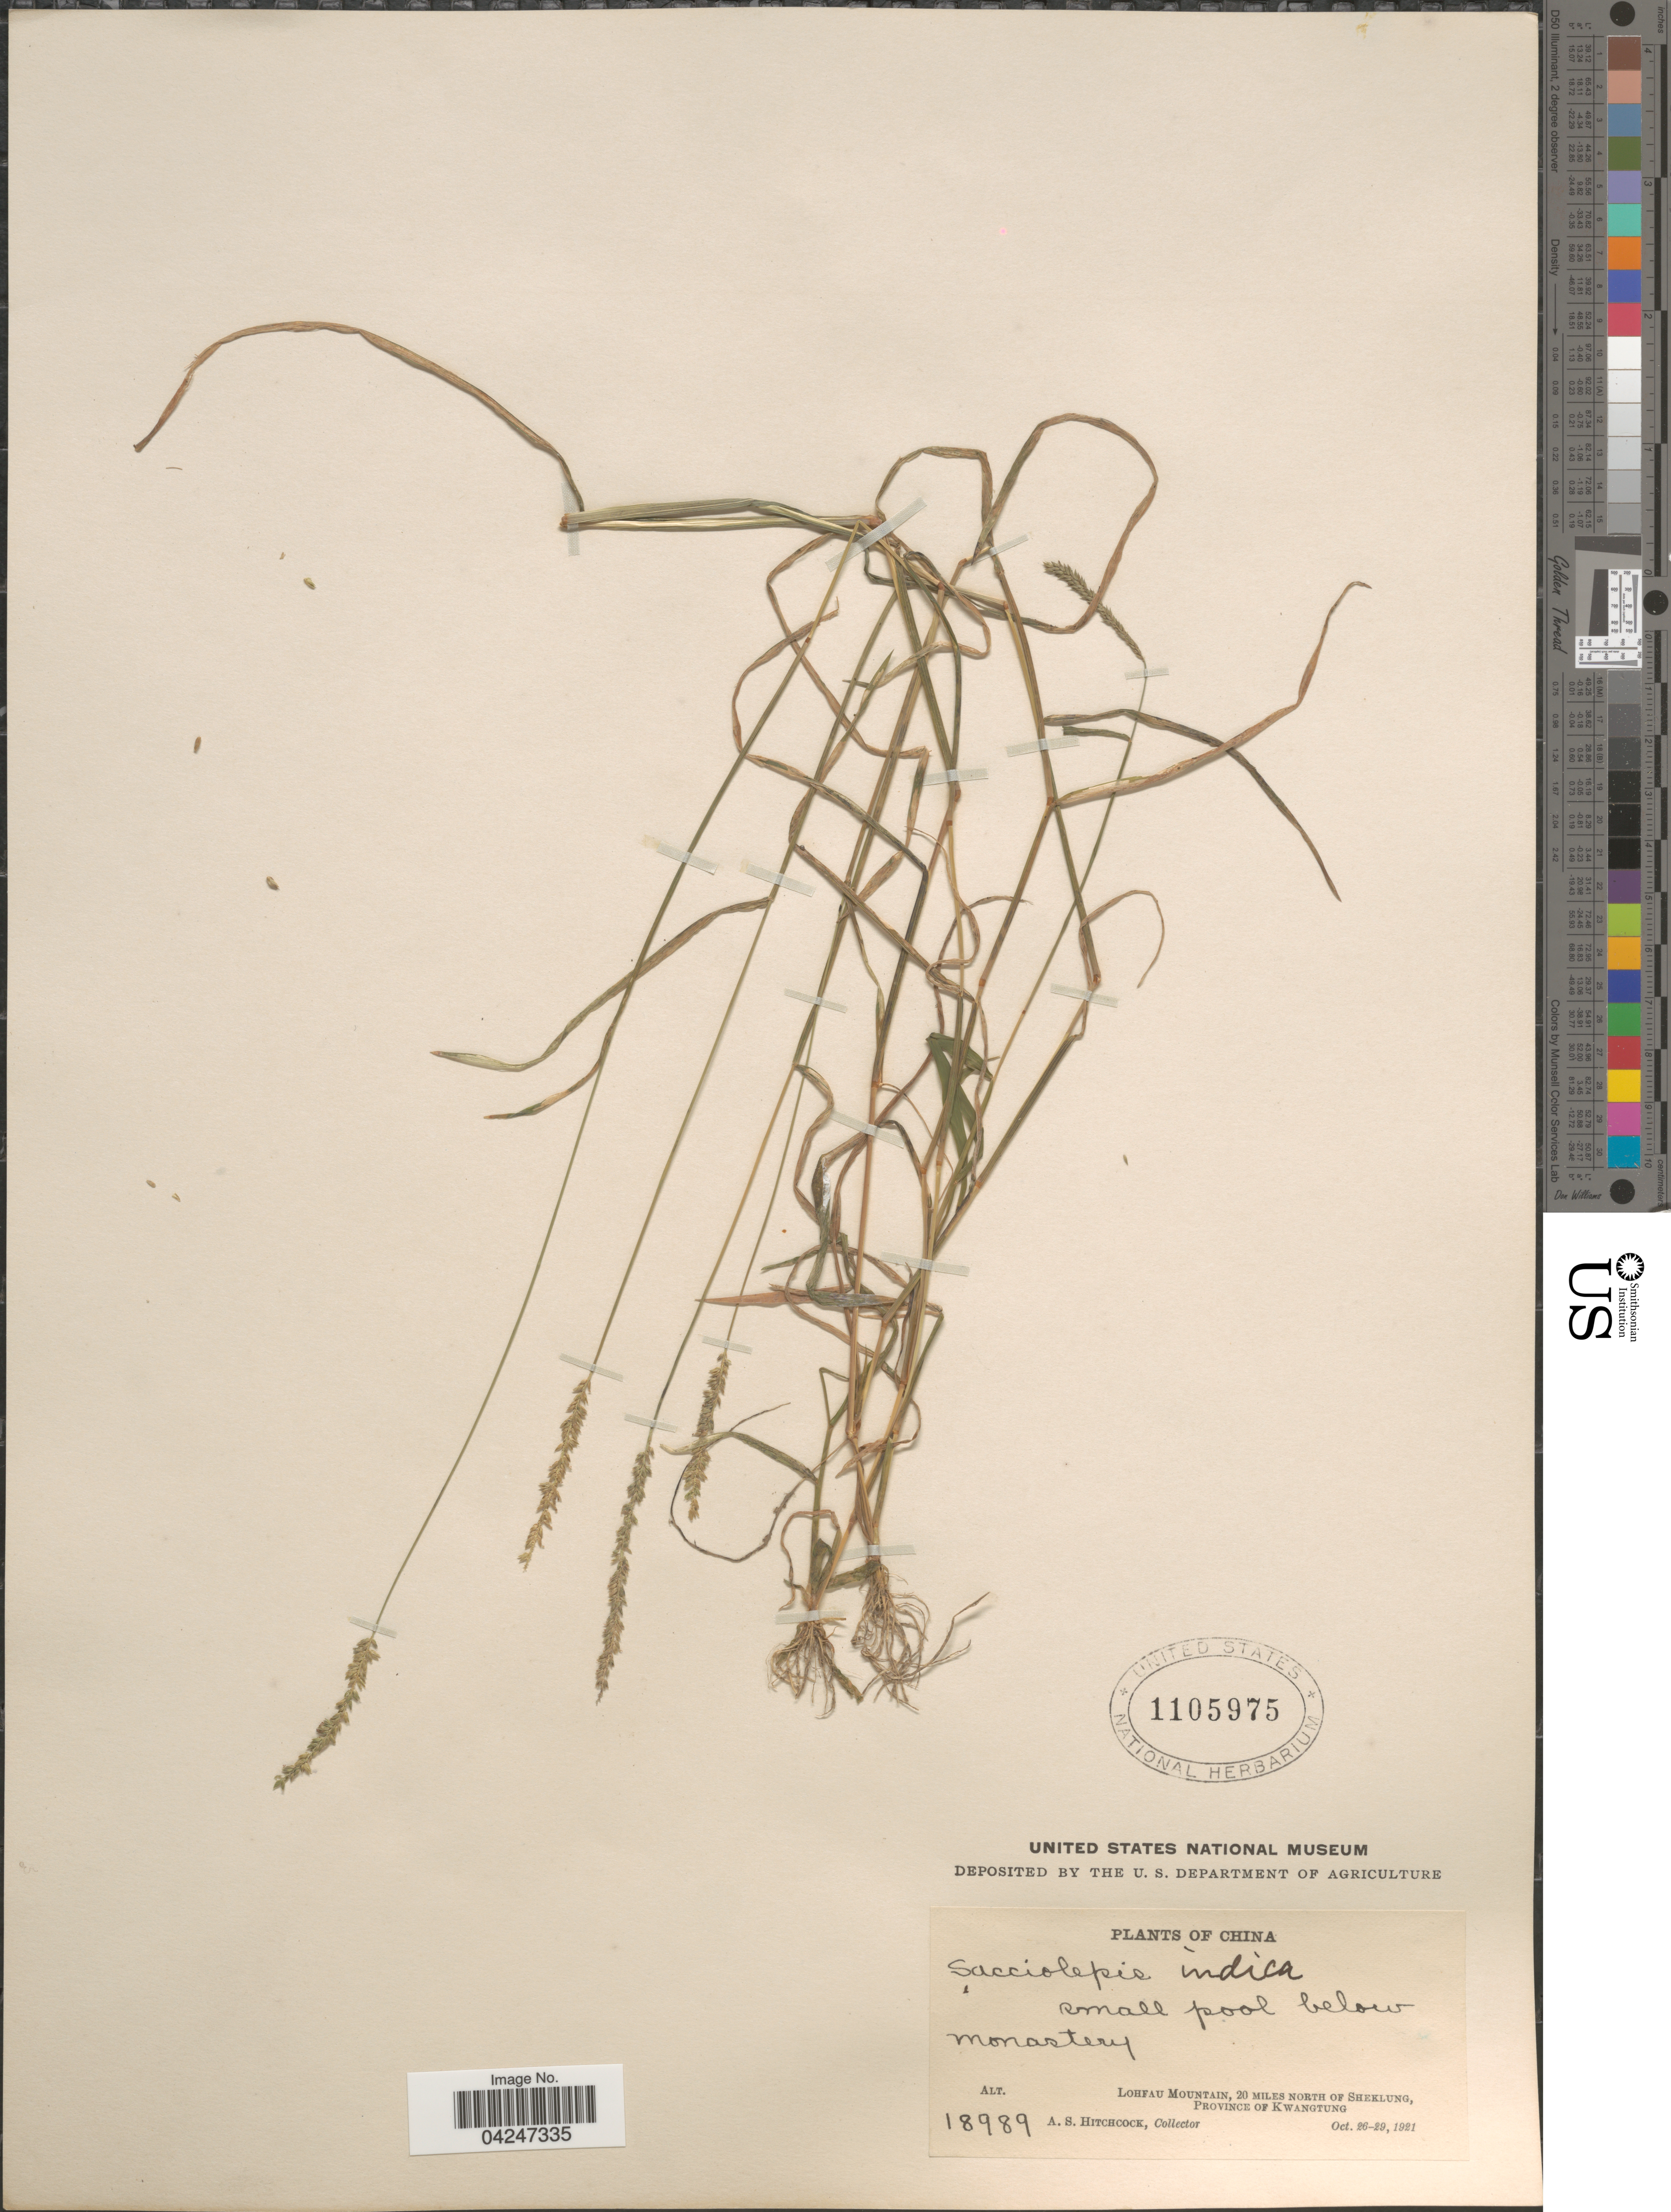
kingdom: Plantae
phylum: Tracheophyta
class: Liliopsida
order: Poales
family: Poaceae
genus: Sacciolepis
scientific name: Sacciolepis indica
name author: (L.) Chase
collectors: A. S. Hitchcock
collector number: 18989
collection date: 1921-10-26/1921-10-29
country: China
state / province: Guangdong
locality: Small pool below monastery. Lohfau Mountain, 20 miles North of Sheklung, Province of Kwangtung.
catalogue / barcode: US 1105975